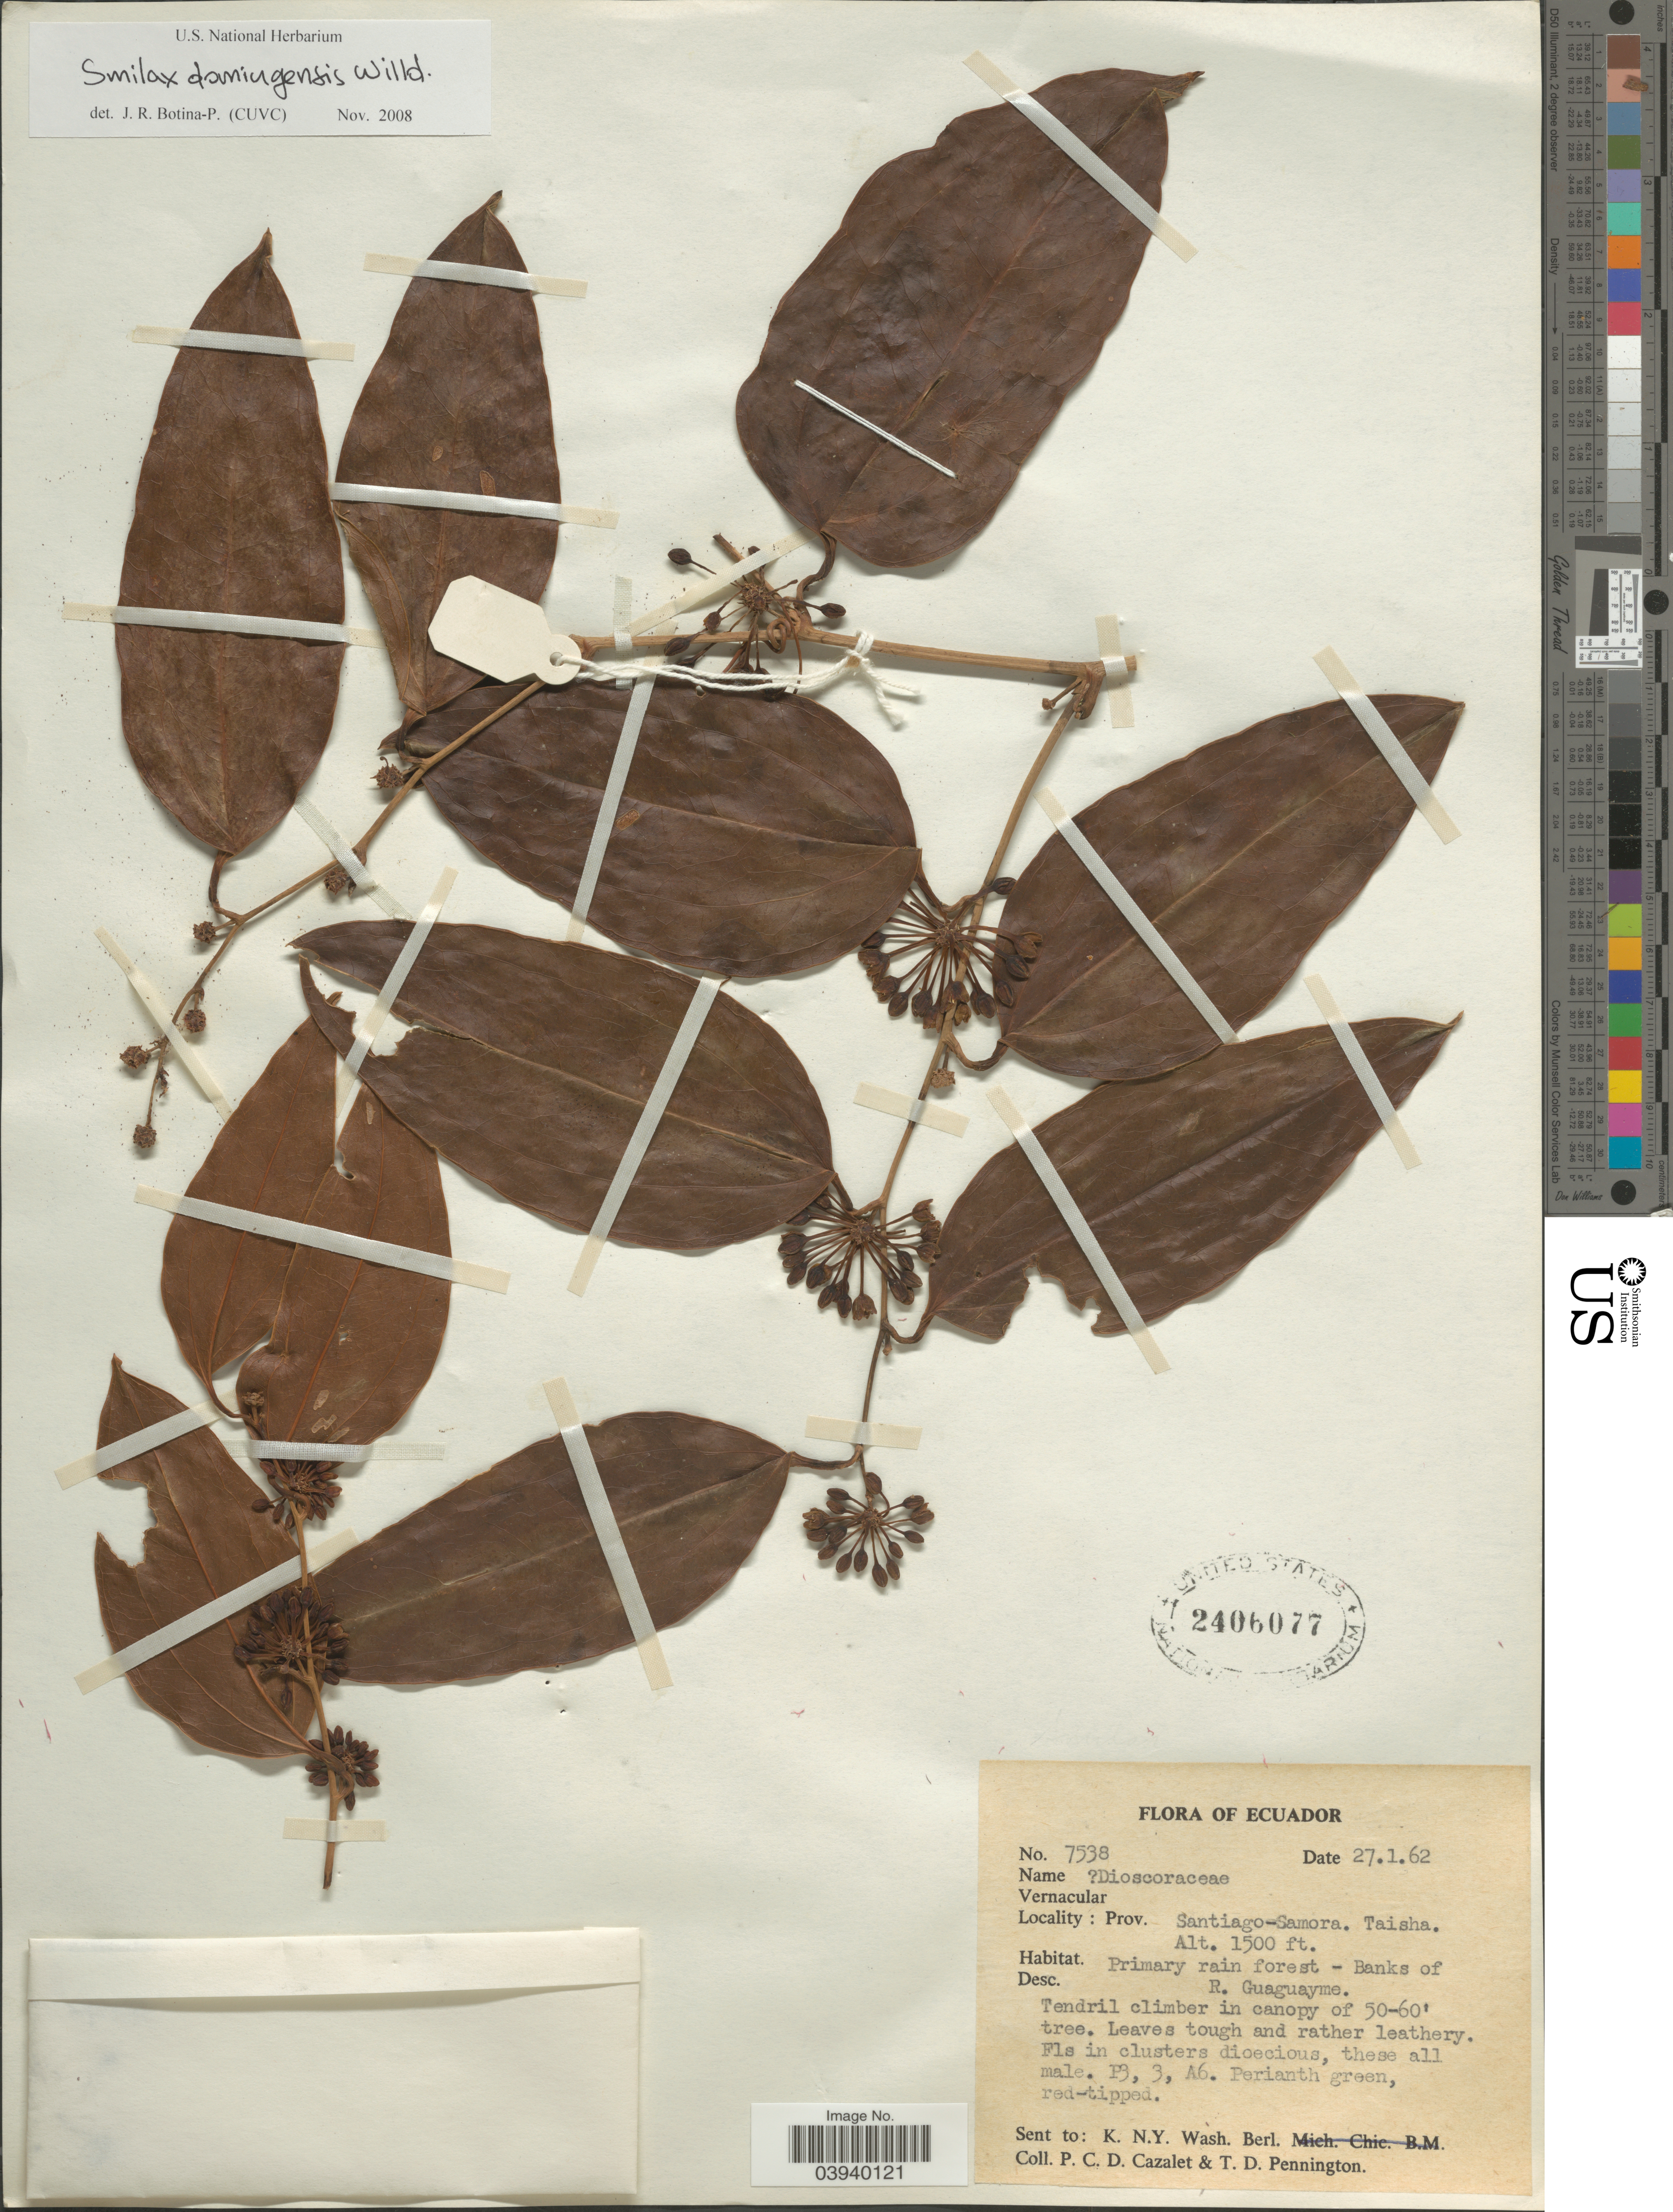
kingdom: Plantae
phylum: Tracheophyta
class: Liliopsida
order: Liliales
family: Smilacaceae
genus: Smilax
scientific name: Smilax domingensis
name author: Willd.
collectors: P. C. D. Cazalet & T. D. Pennington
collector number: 7538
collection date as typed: Transcribed d/m/y: 27/1/62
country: Ecuador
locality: Prov. Santiago-Samora. Taisha. Primary rain forest - Banks of R. Guaguayme.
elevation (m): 457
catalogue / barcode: US 2406077